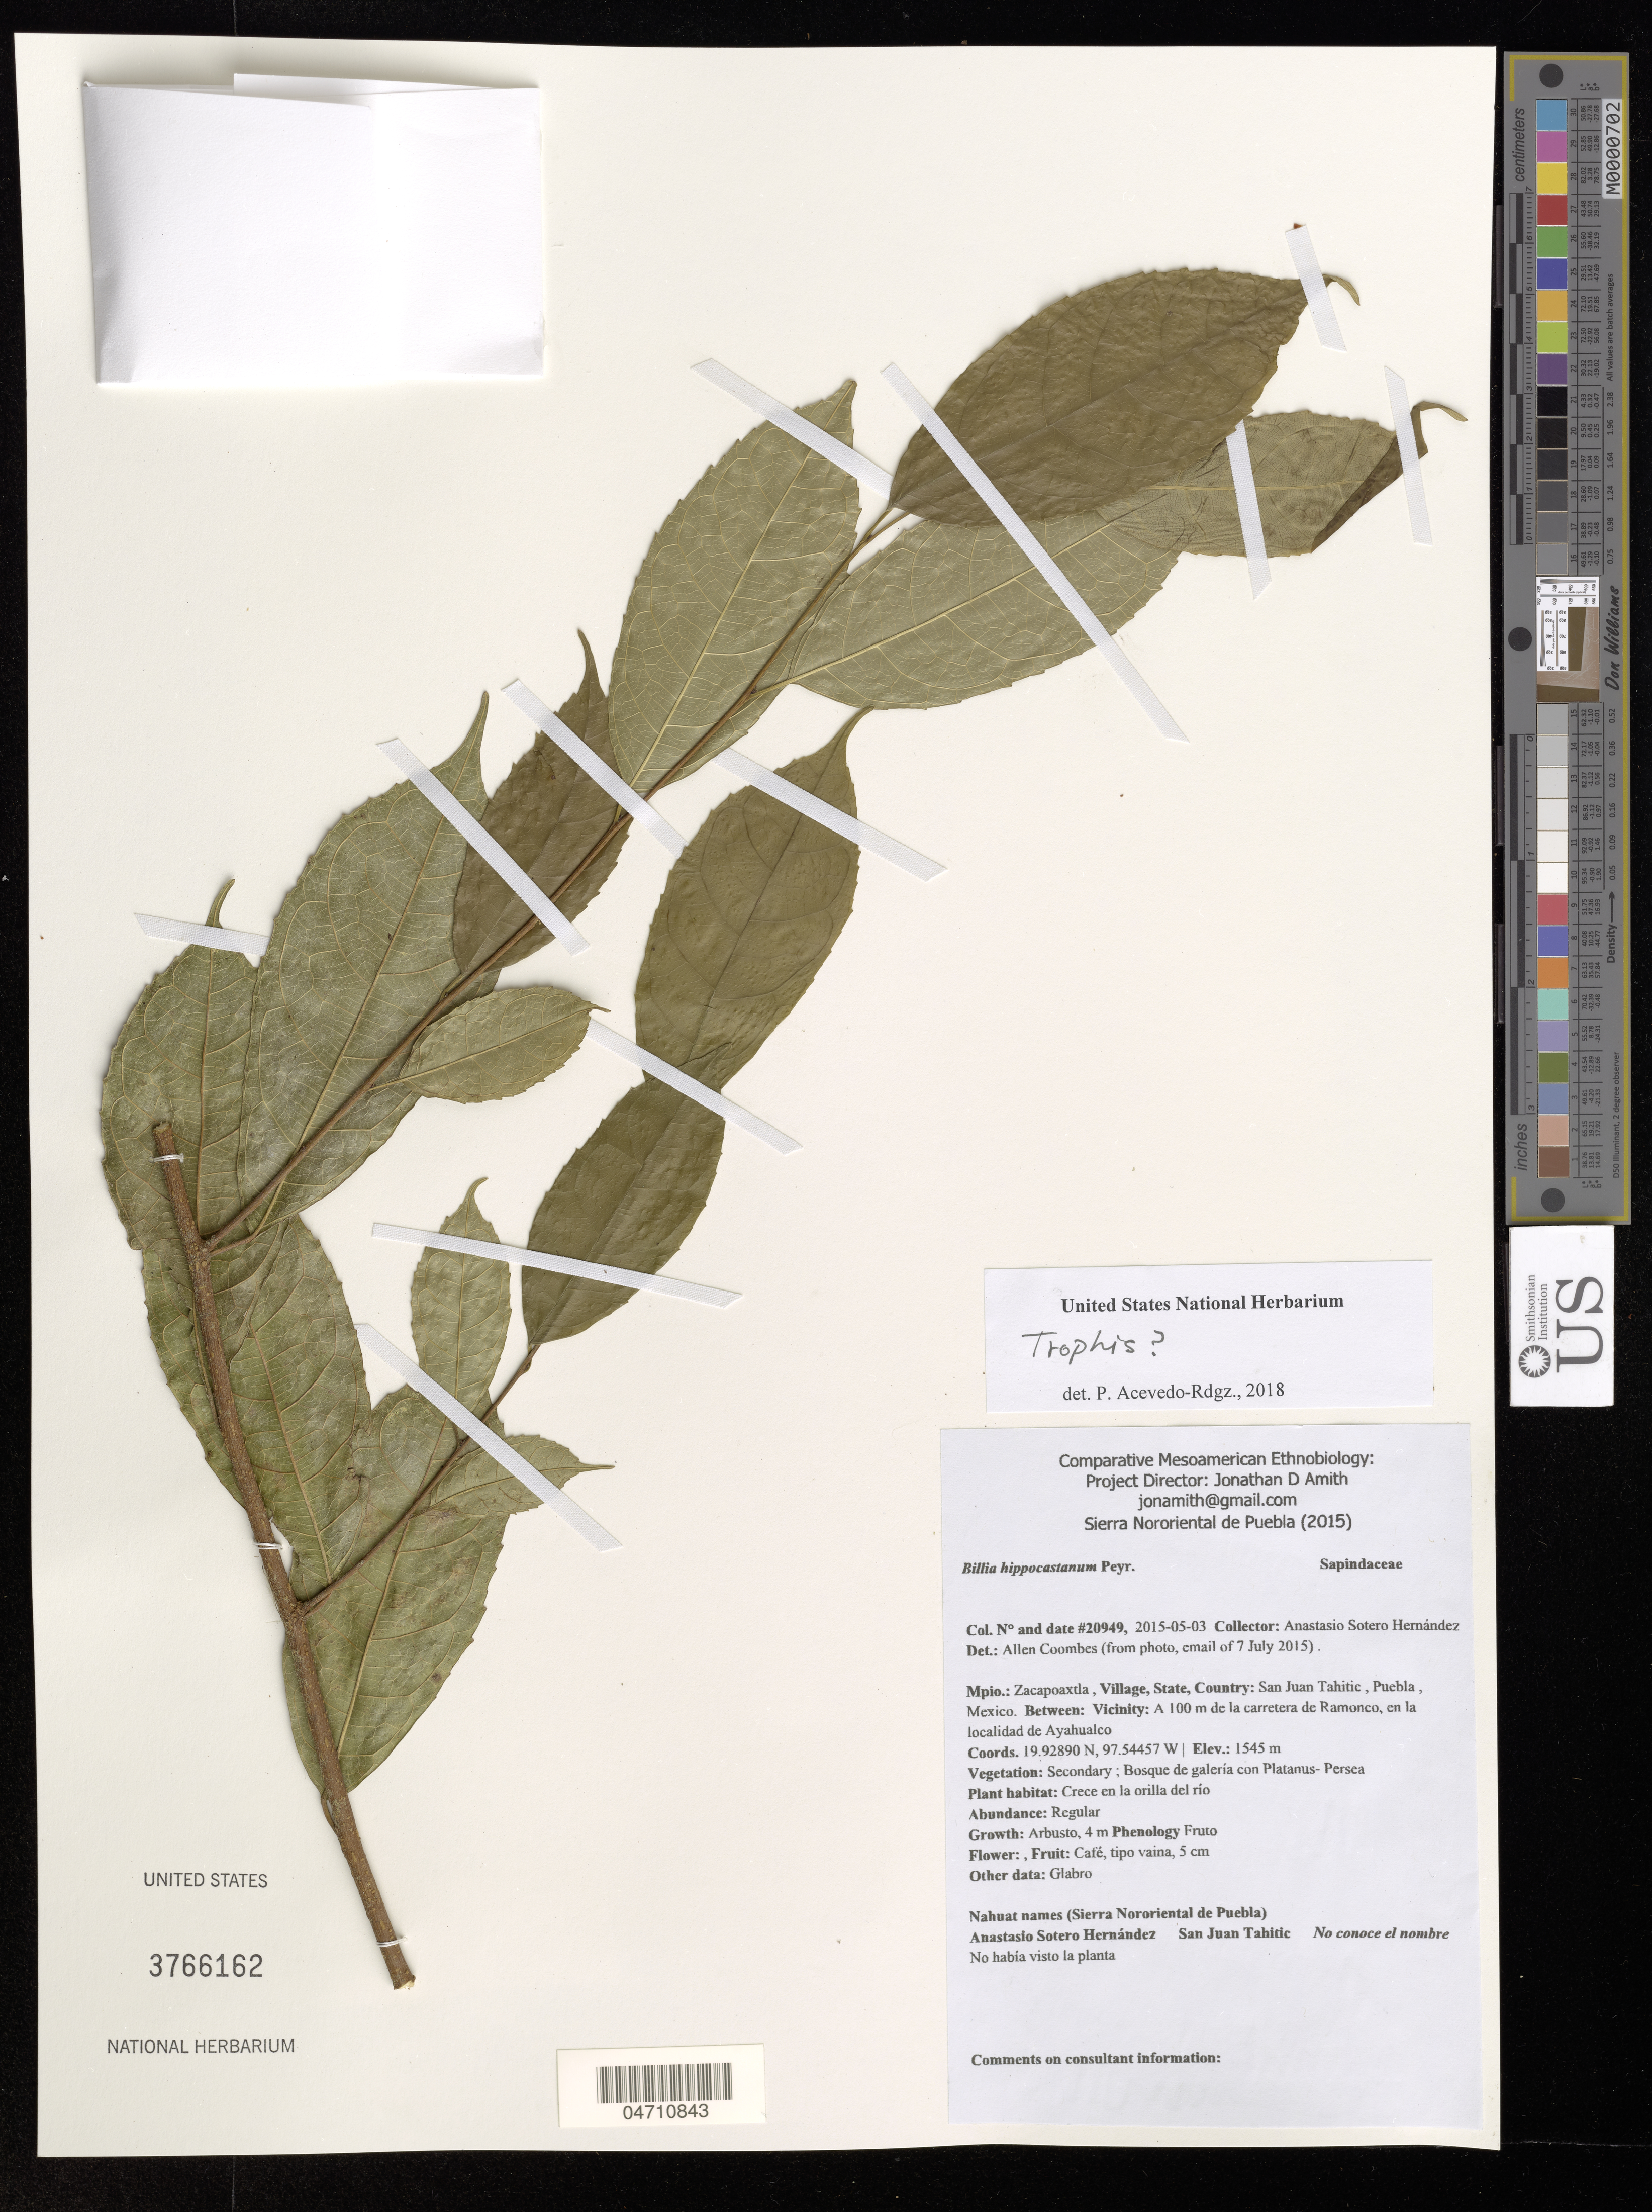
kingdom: Plantae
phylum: Tracheophyta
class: Magnoliopsida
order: Rosales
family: Moraceae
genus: Trophis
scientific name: Trophis sp.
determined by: Acevedo-Rodriguez, P., (US), Smithsonian Institution - National Museum of Natural History (UNITED STATES)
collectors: A. Sotero H.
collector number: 20949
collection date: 2015-03-05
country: Mexico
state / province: Puebla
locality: Mpio.: Zacapoaxtla, Village: San Juan Tahitic. Between: Vicinity: A 100 m de la carretera de Ramonco, en la localidad de Ayahualco.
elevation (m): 1545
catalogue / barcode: US 3766162